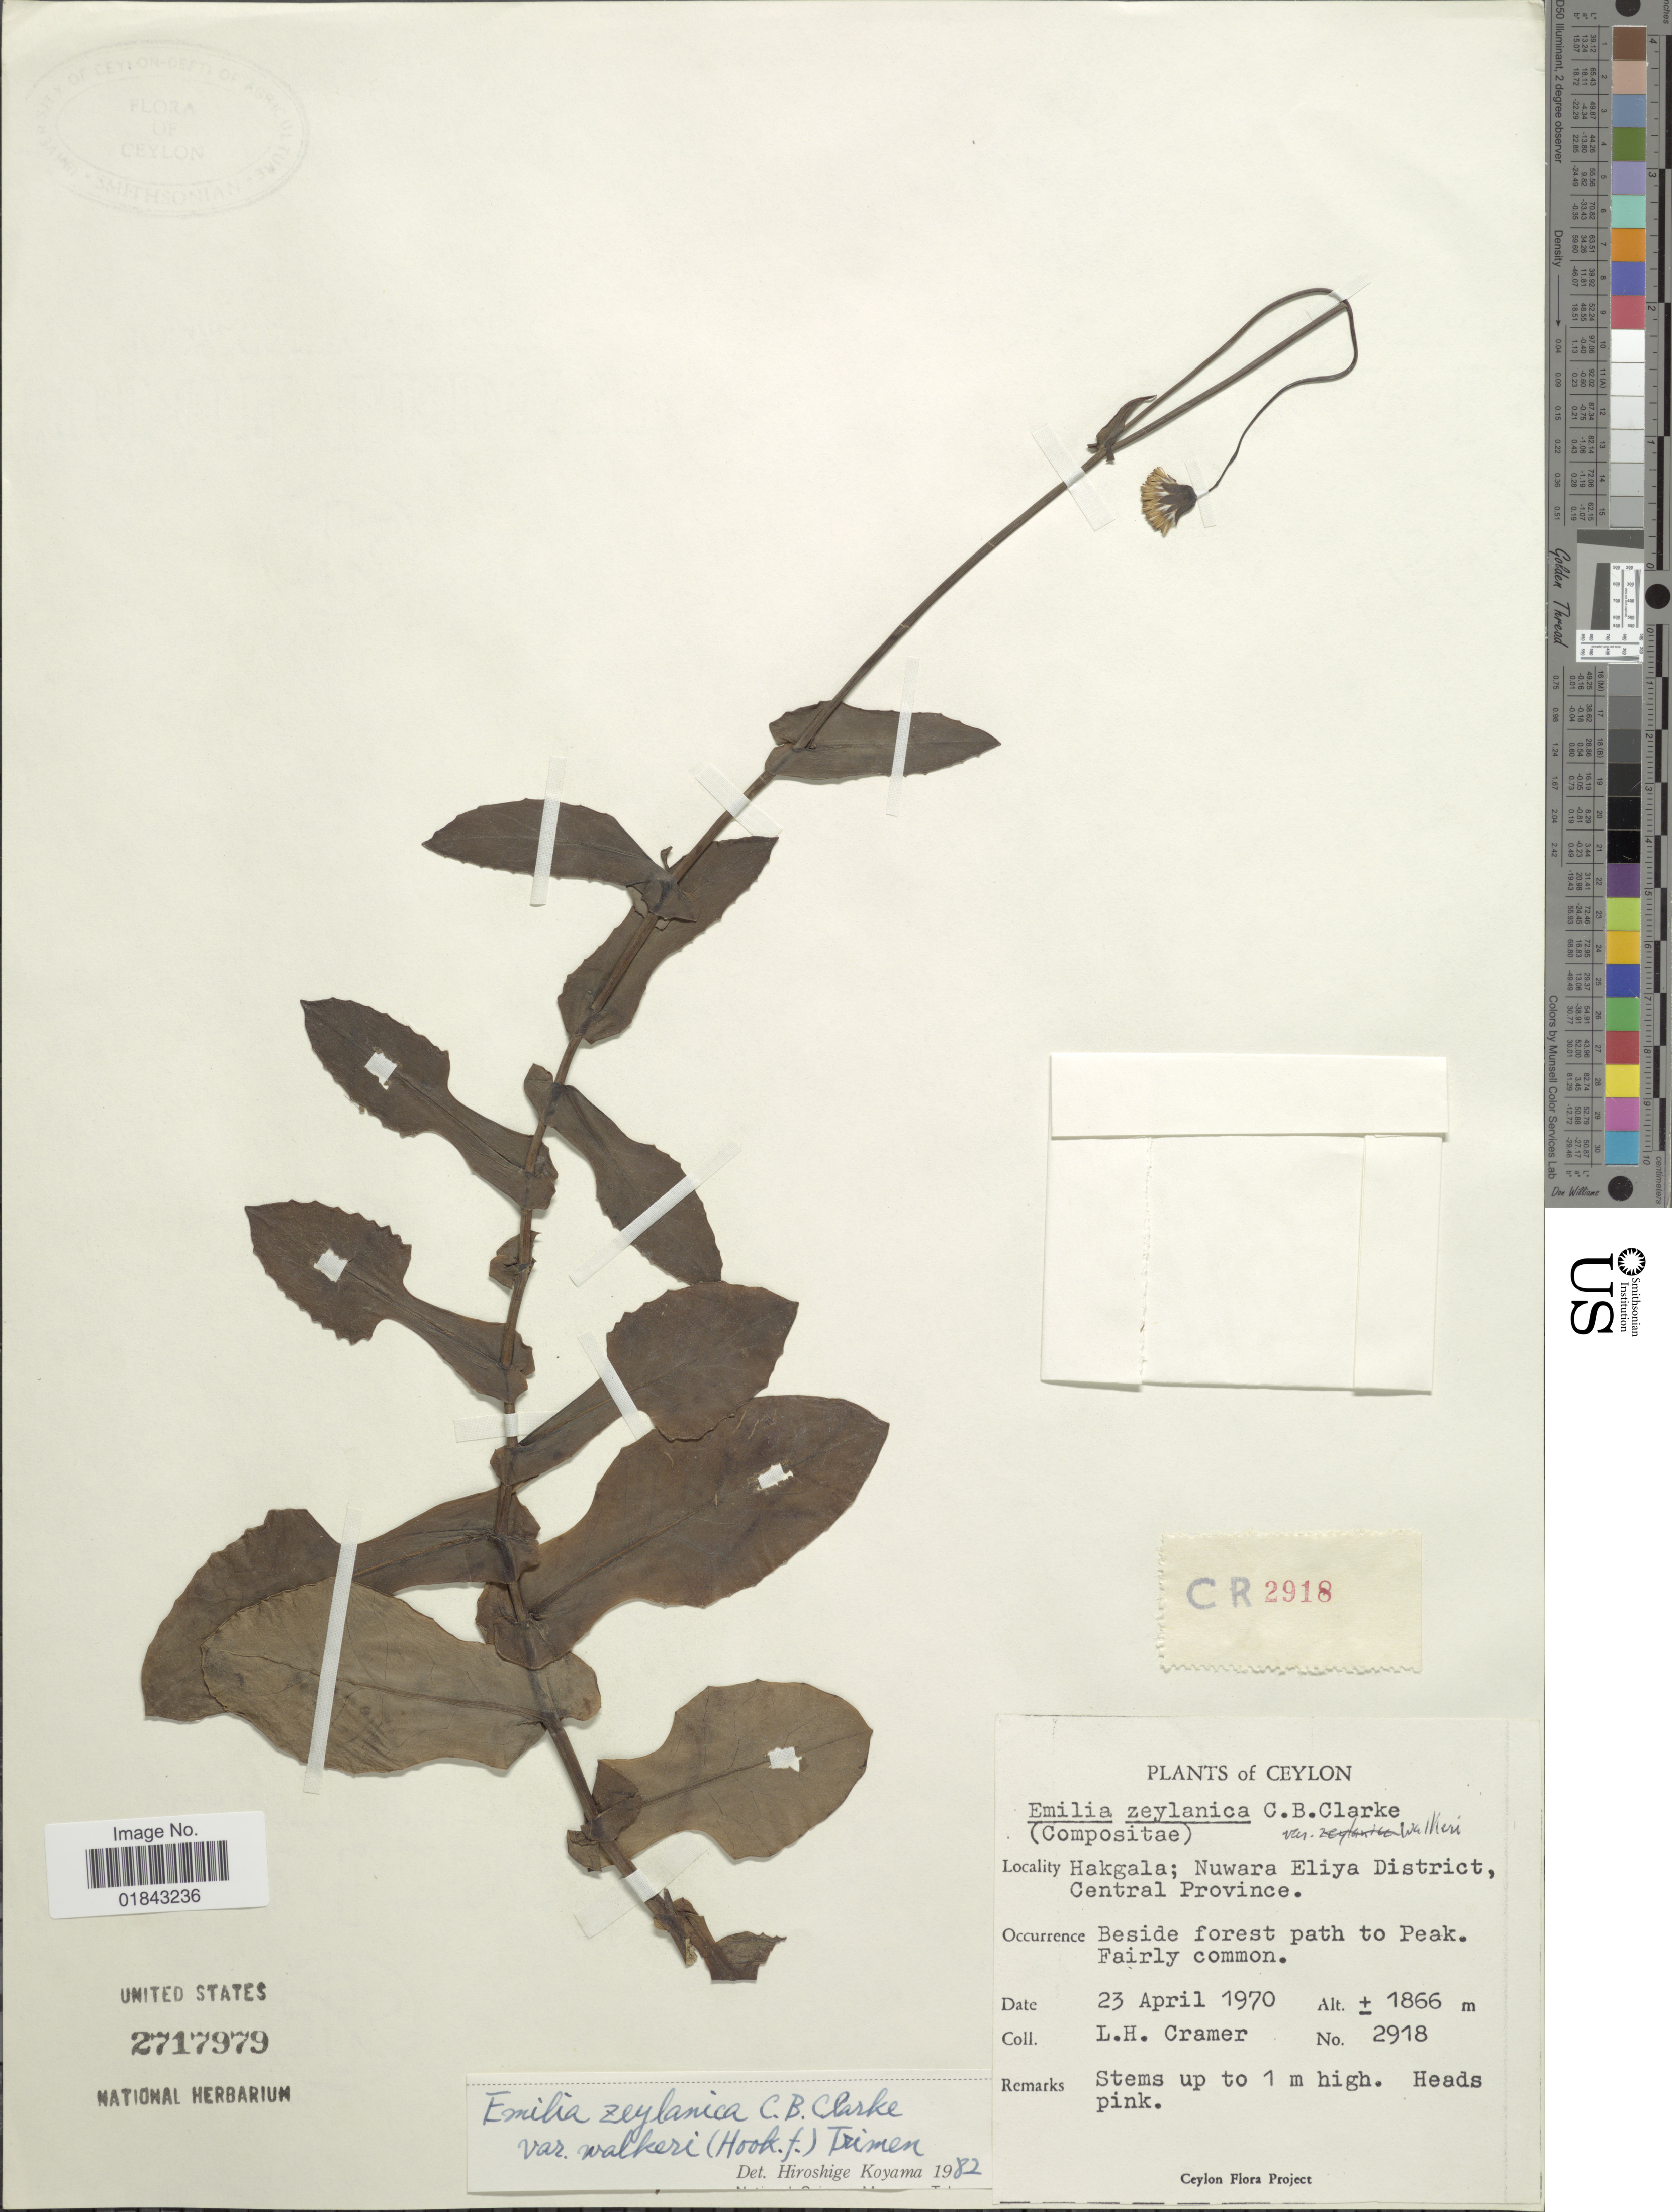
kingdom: Plantae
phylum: Tracheophyta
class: Magnoliopsida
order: Asterales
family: Asteraceae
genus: Emilia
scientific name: Emilia zeylanica var. walkeri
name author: (Hook. f.) Trimen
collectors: L. H. Cramer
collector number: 2918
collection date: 1970-04-23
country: Sri Lanka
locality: Ceylon, Hakgala; Nuwara Eliya District, Central Province, beside forest path to Peak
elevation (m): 1866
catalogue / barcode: US 2717979